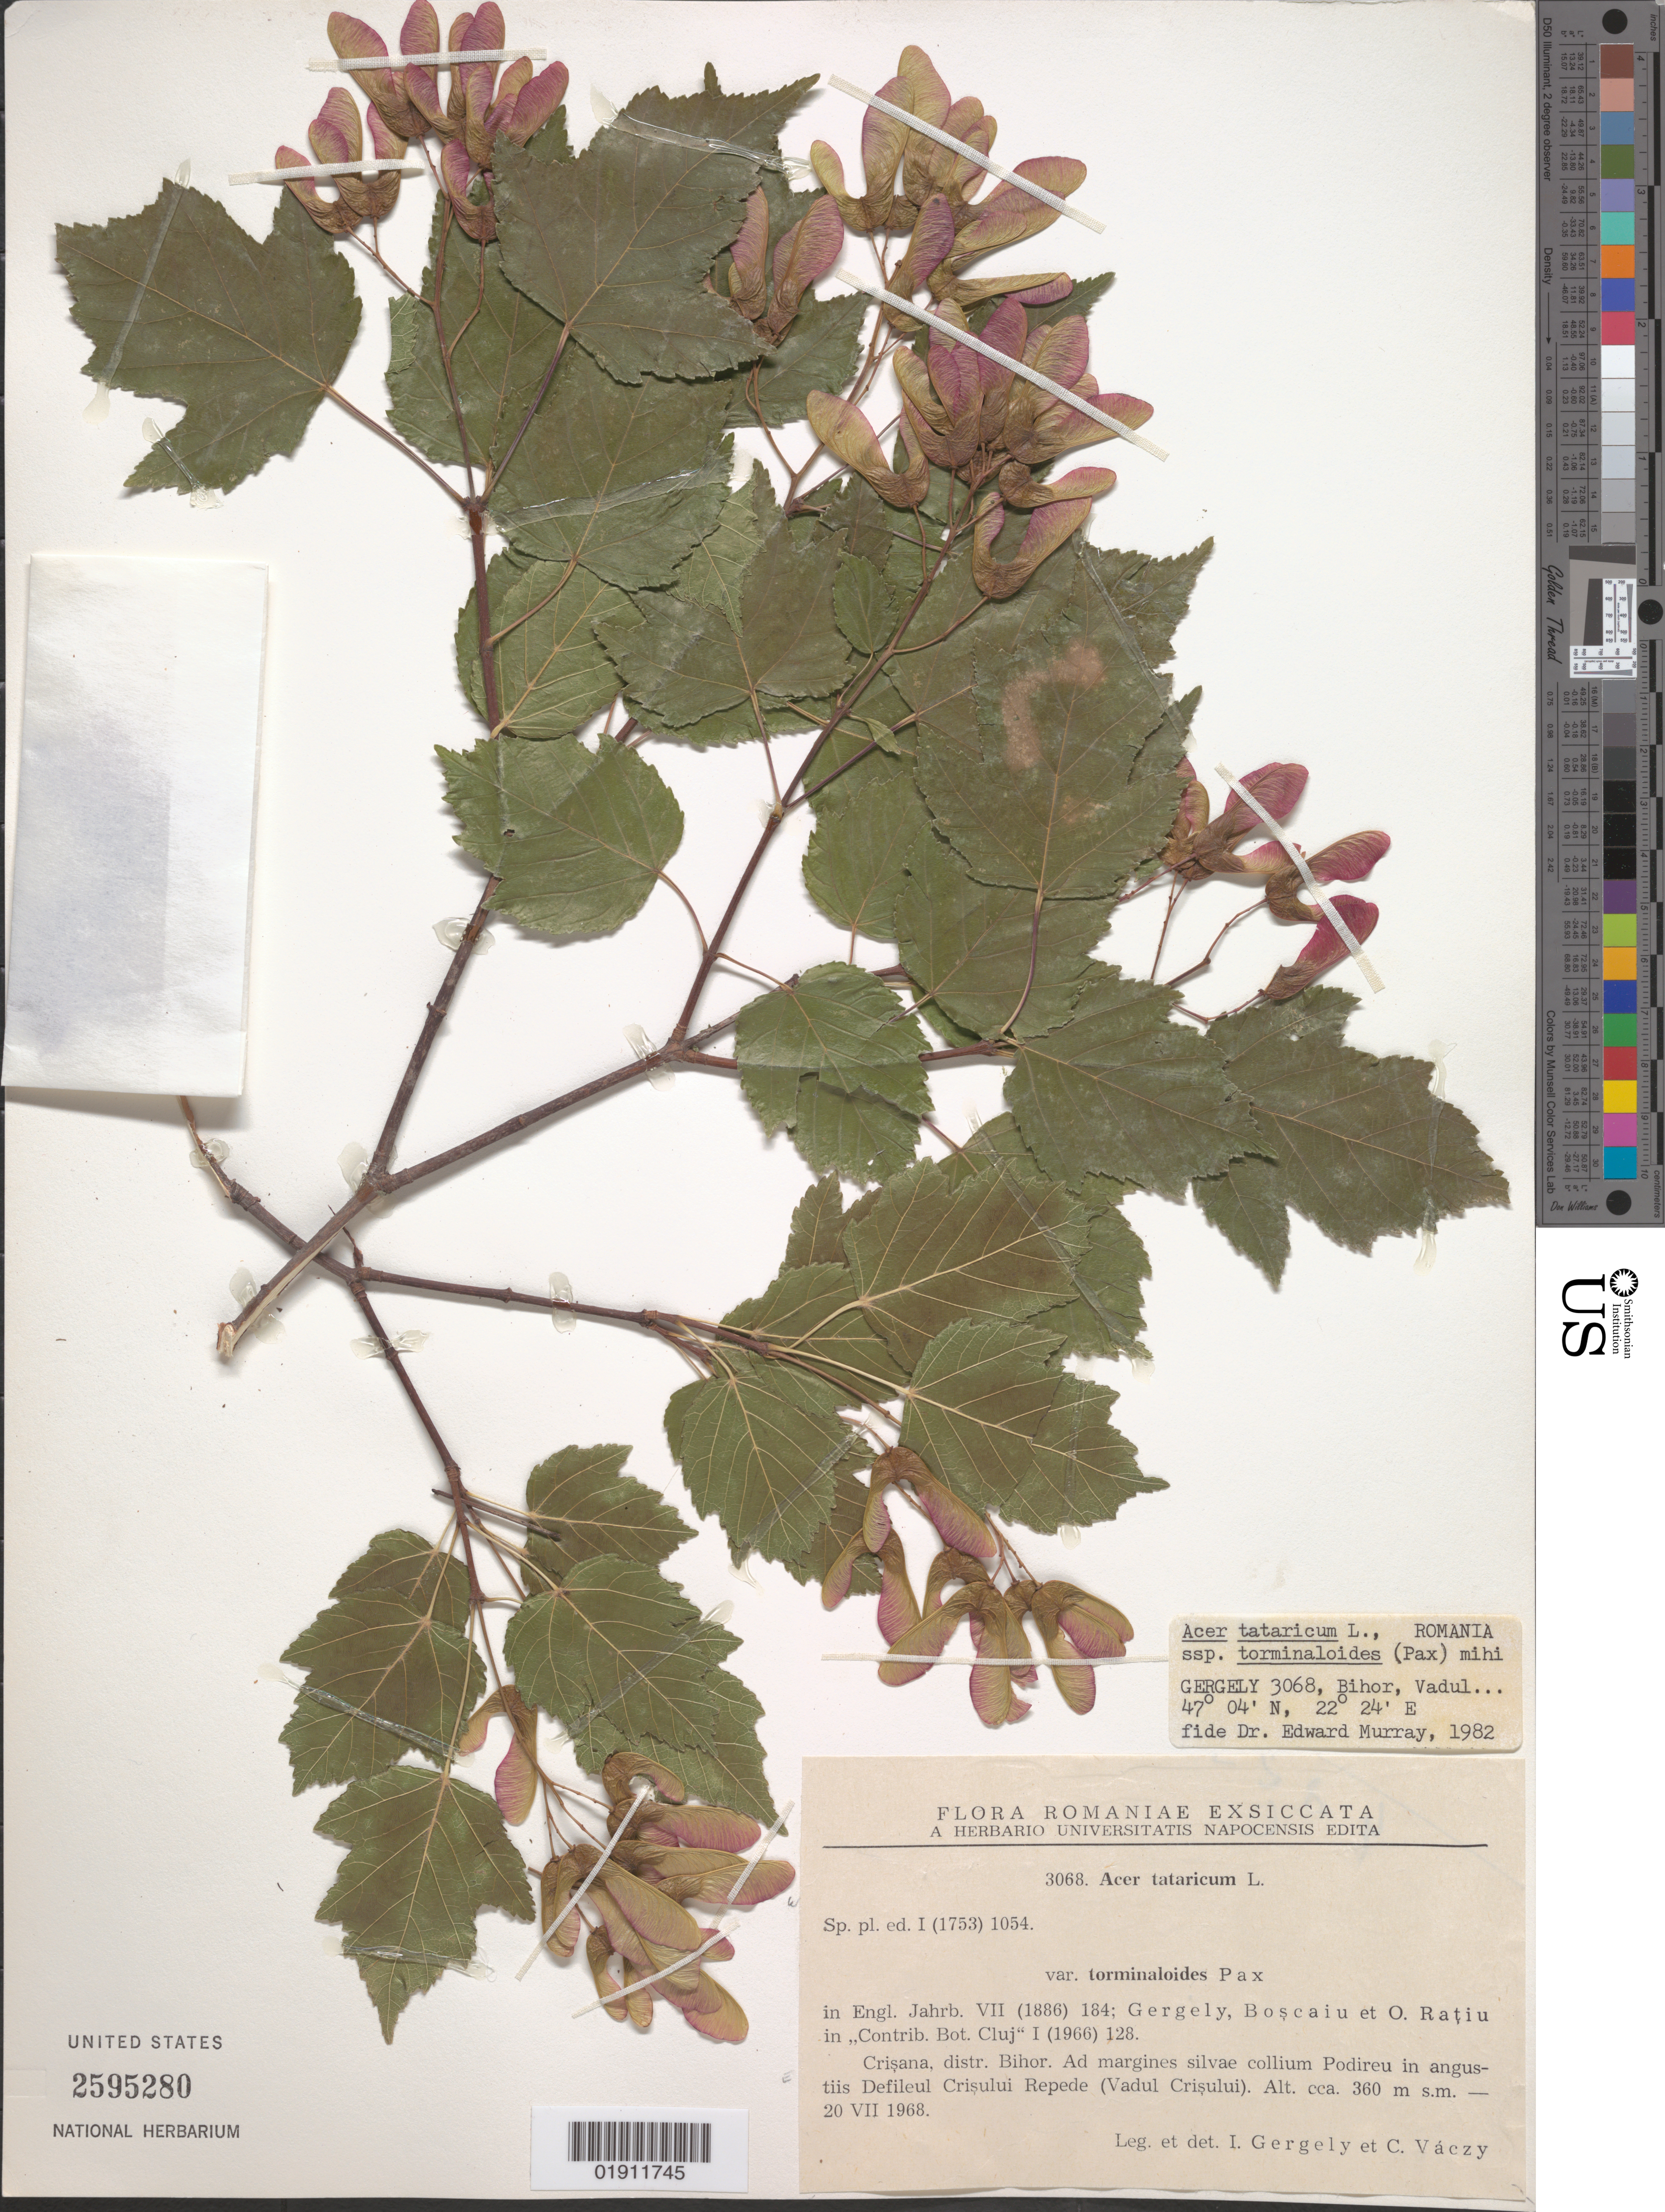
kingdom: Plantae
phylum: Tracheophyta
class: Magnoliopsida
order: Sapindales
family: Sapindaceae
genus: Acer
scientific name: Acer tataricum subsp. torminaloides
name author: (Pax) A.E. Murray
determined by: Murray, Edward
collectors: I. Gergely & C. Vaczy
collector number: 3068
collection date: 1968-07-20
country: Romania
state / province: Bihor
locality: Crisana, distr. Bihor. Ad margines silvae collium Podireu in angustiis Defileul CrișuluiRepede (Vadu Crișului)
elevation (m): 360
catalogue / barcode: US 2595280